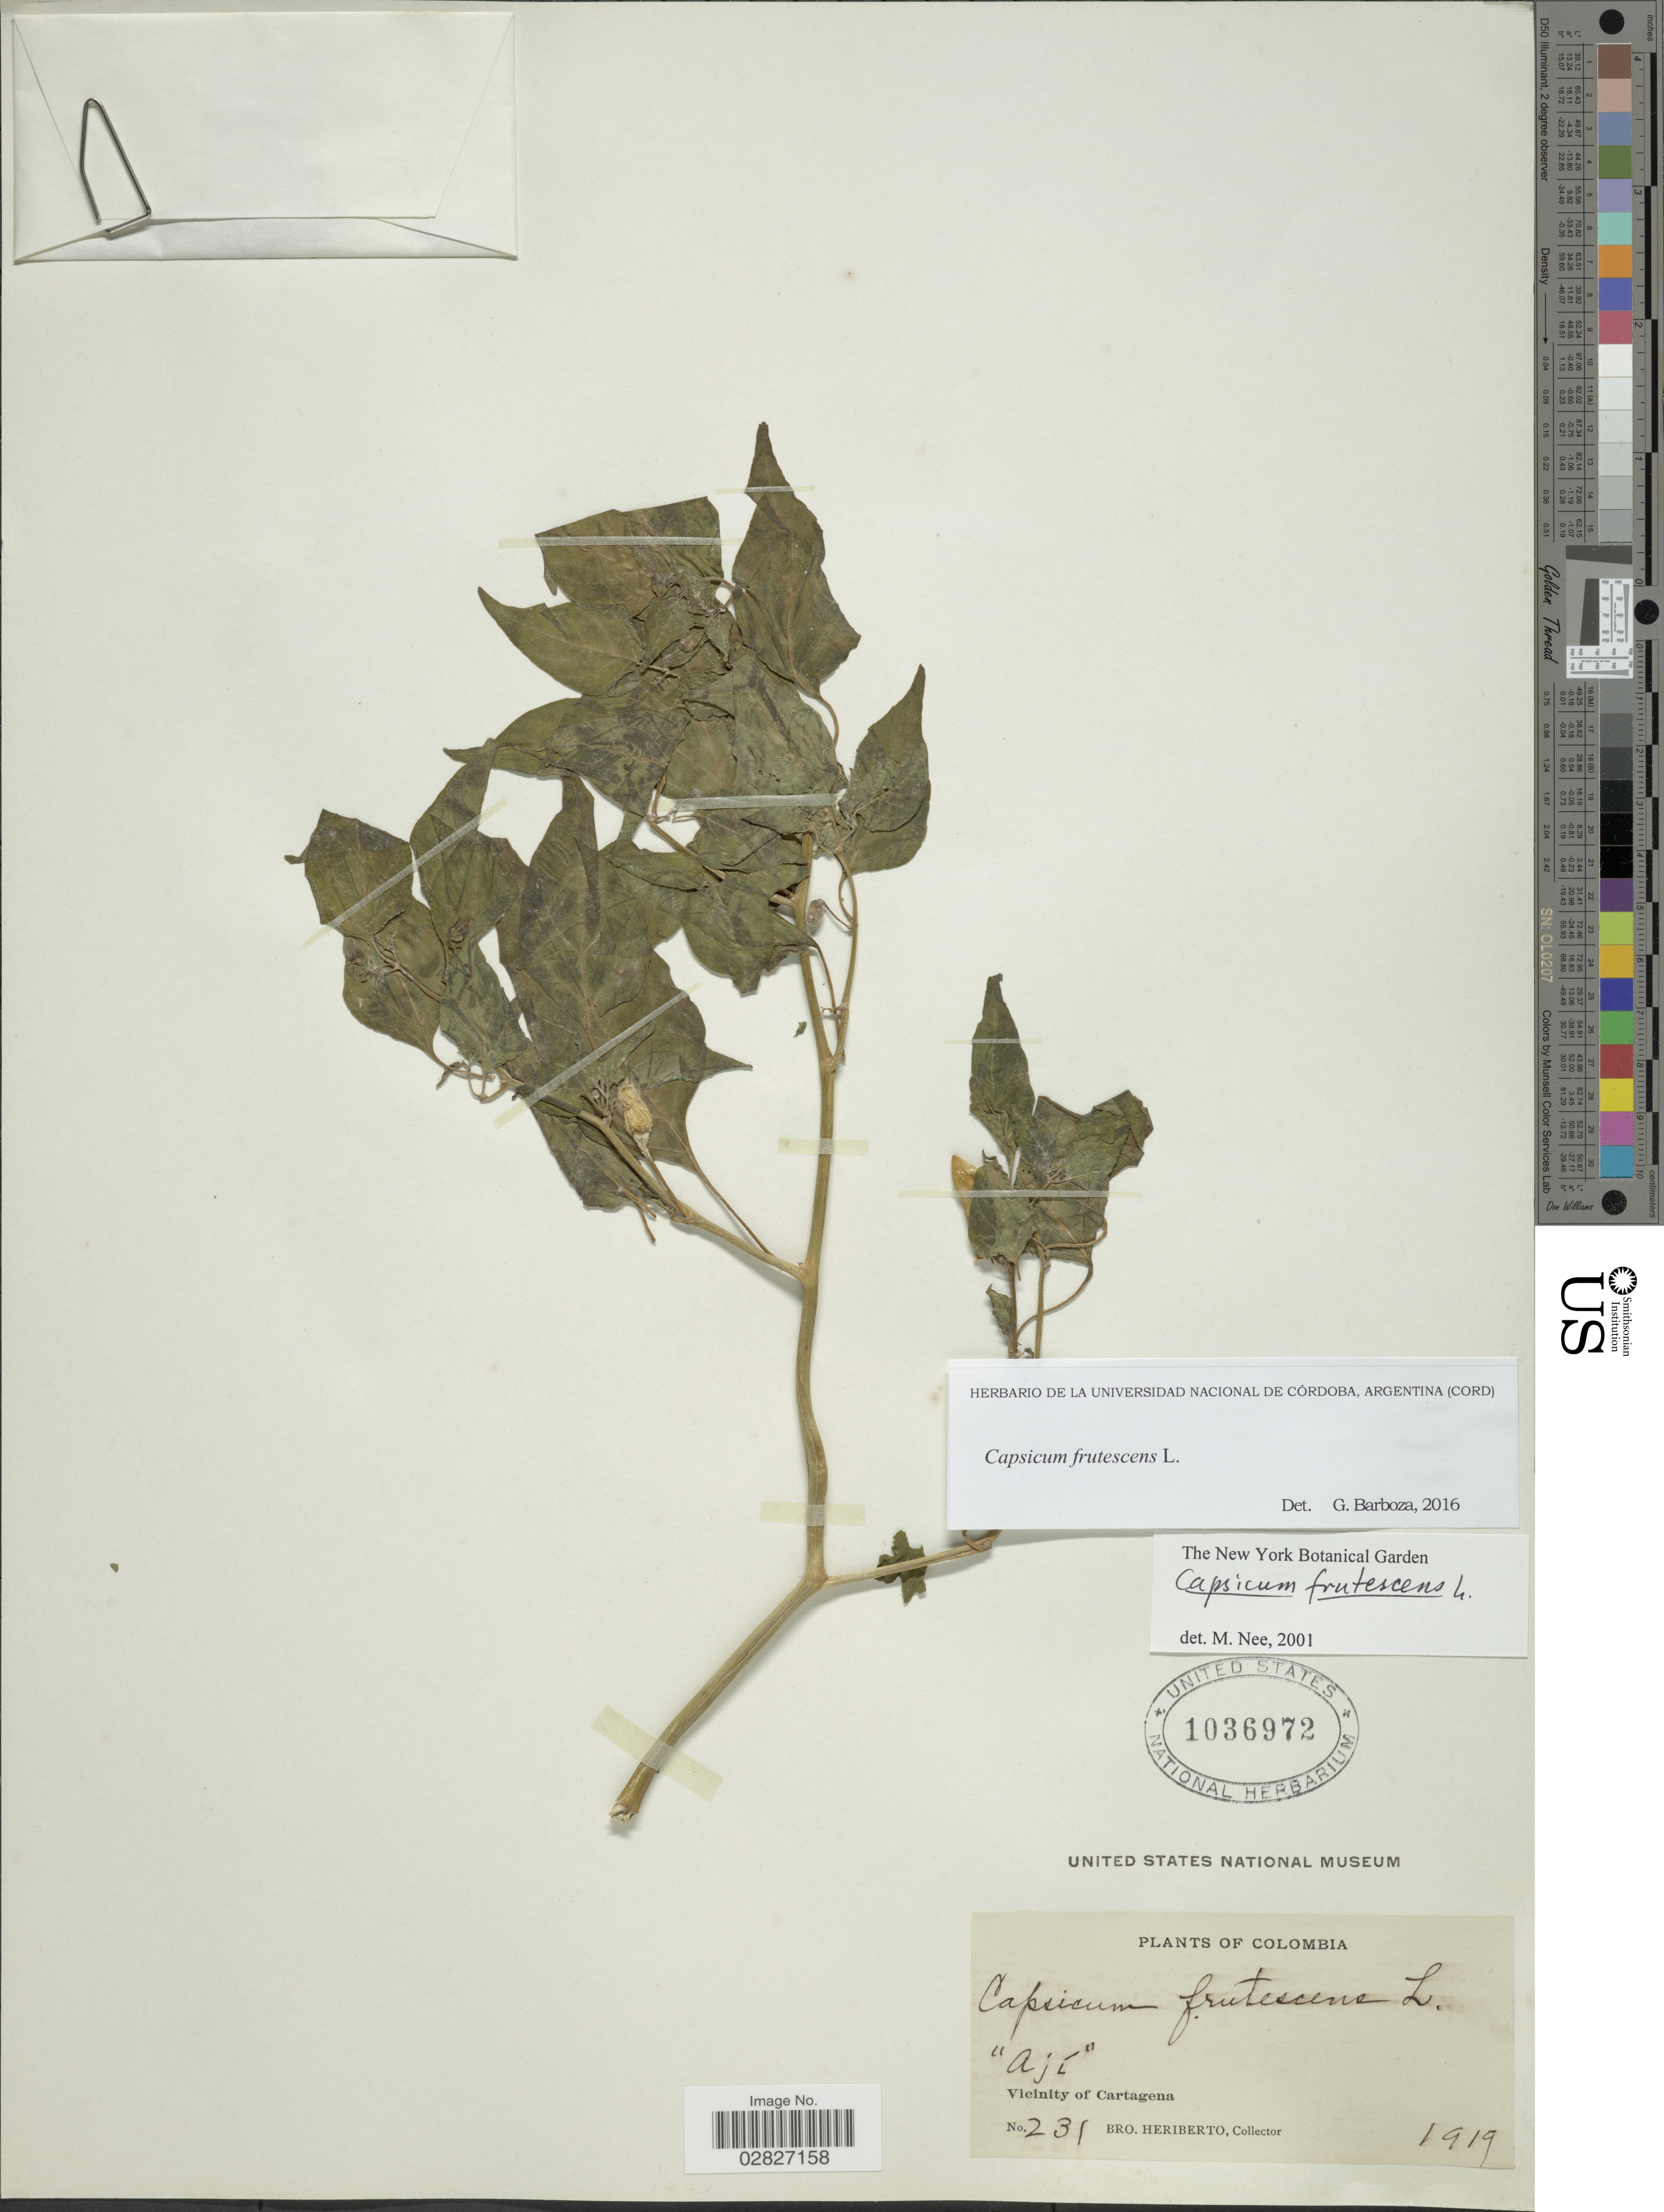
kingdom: Plantae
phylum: Tracheophyta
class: Magnoliopsida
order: Solanales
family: Solanaceae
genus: Capsicum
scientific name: Capsicum frutescens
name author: L.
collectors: B. Heriberto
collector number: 231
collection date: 1919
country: Colombia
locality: Vicinity of Cartagena.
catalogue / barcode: US 1036972